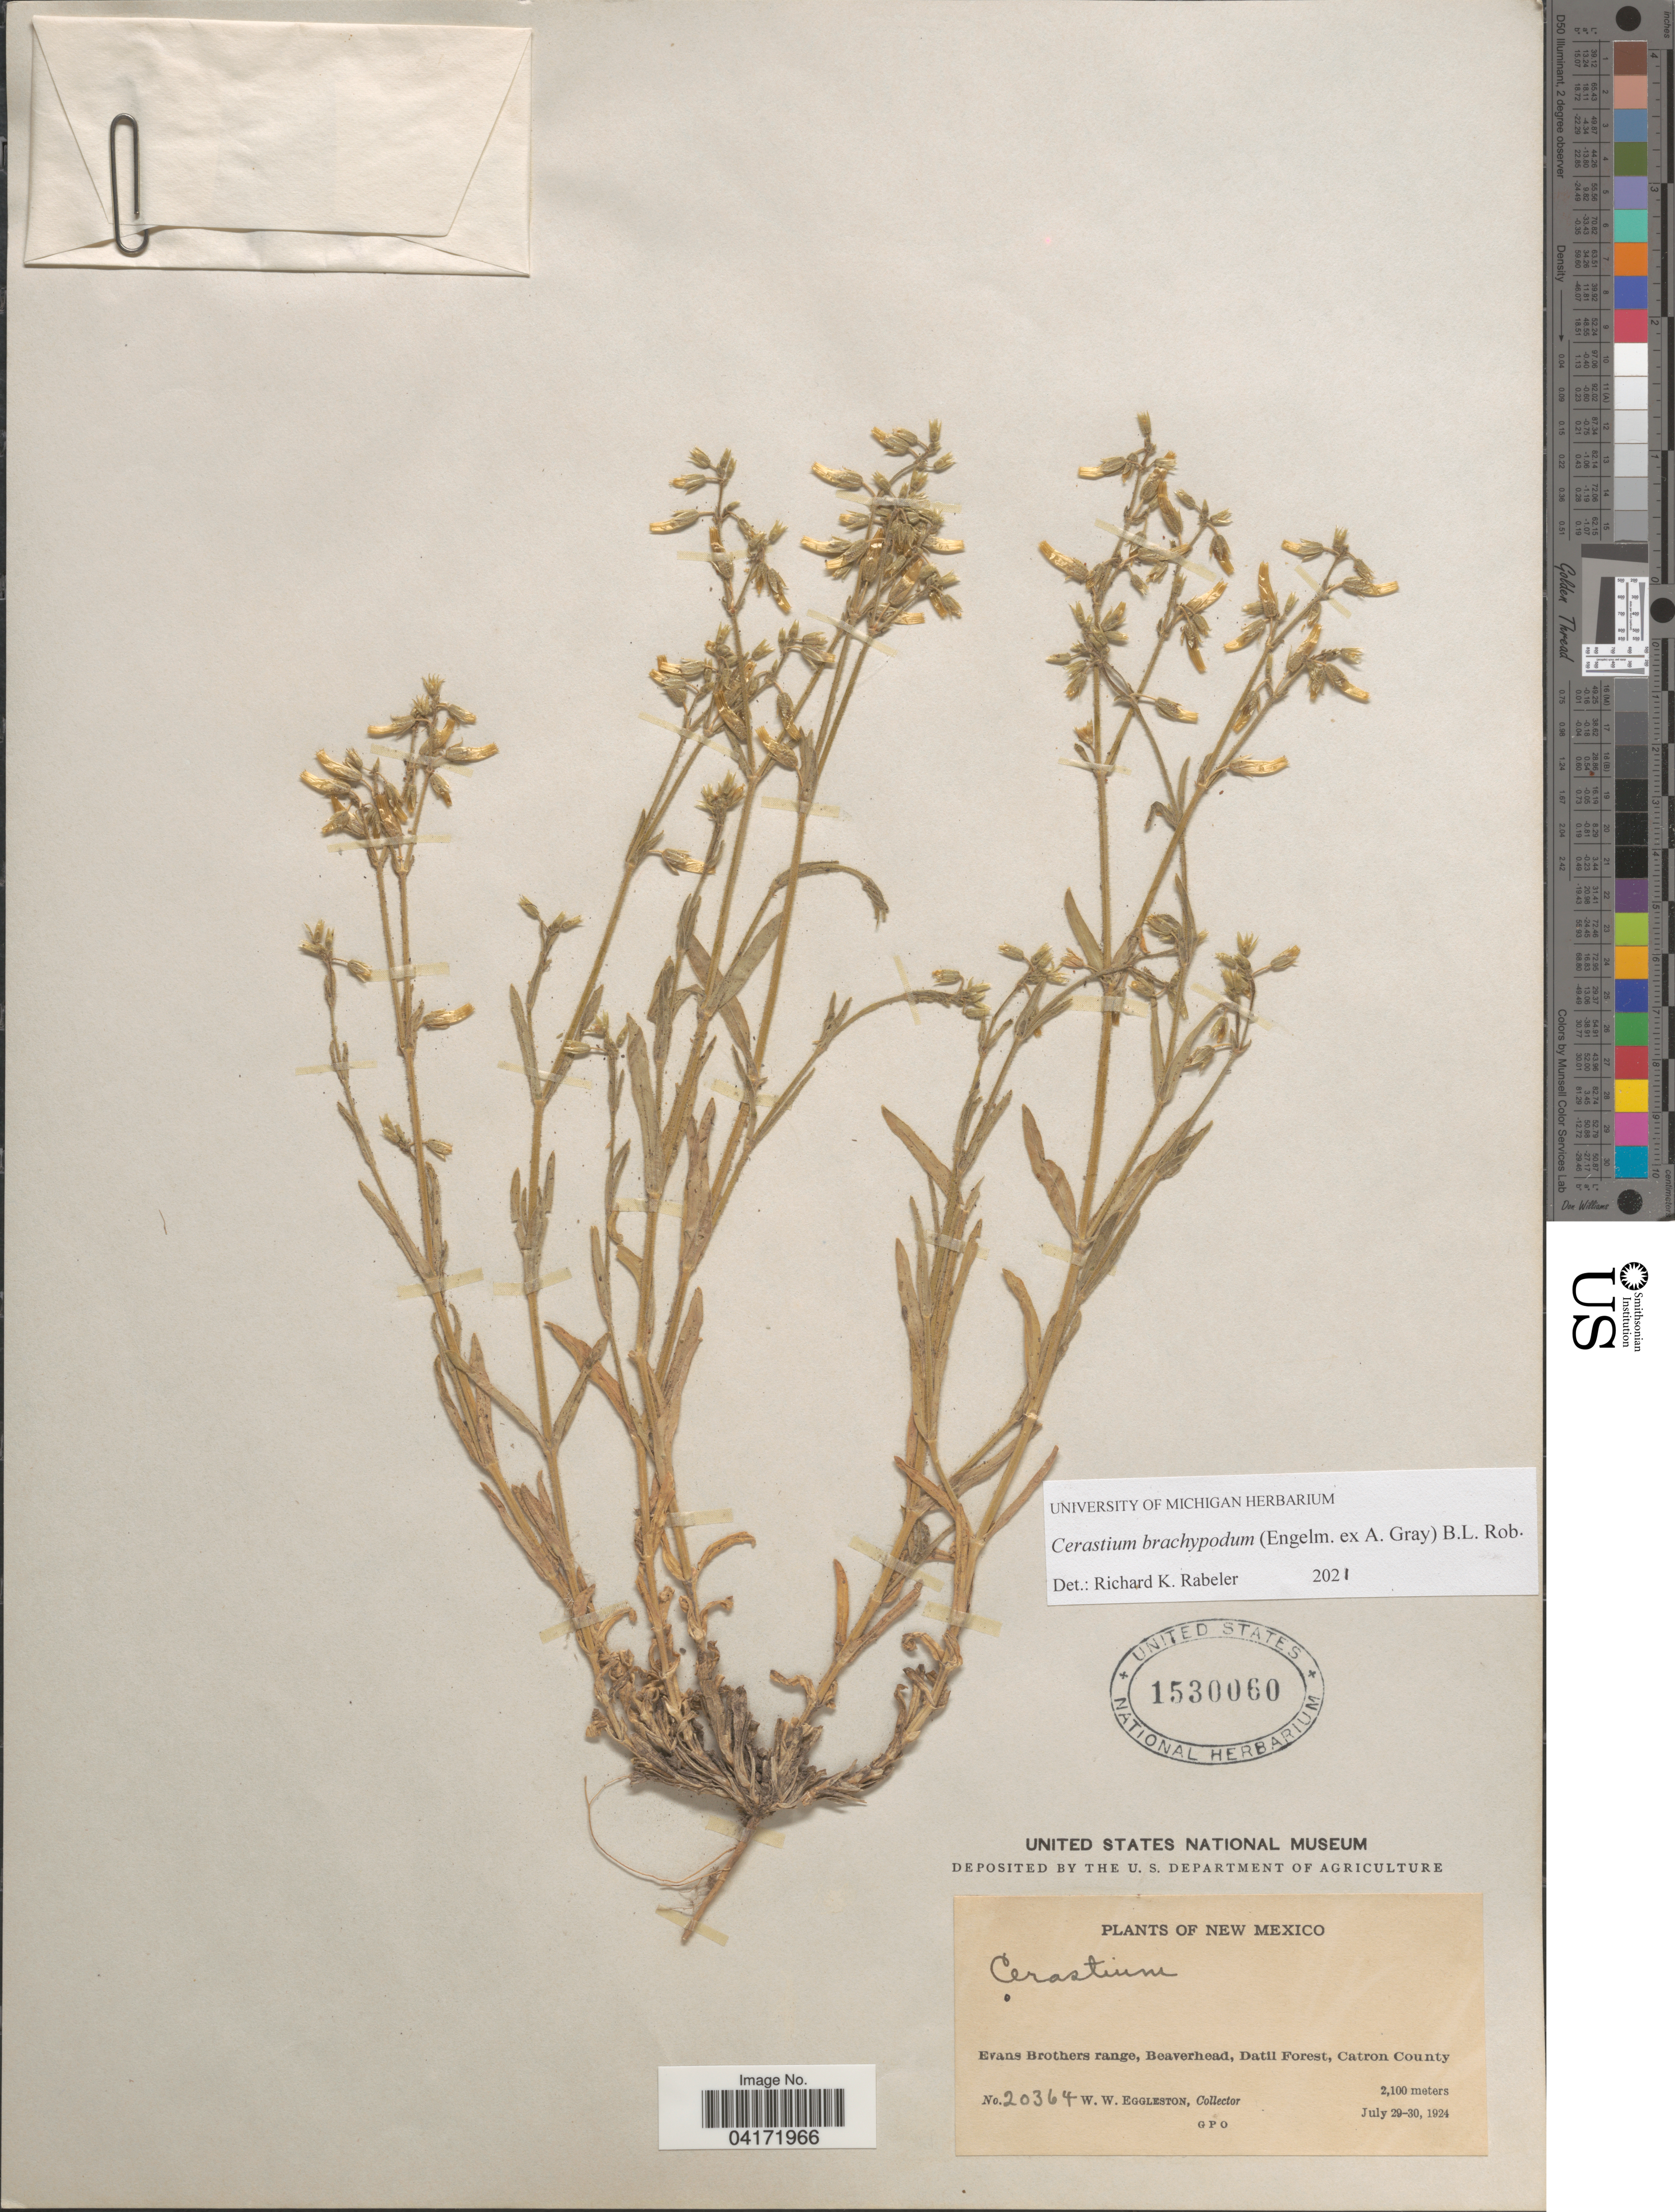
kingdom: Plantae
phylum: Tracheophyta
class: Magnoliopsida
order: Caryophyllales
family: Caryophyllaceae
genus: Cerastium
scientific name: Cerastium brachypodum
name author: (Engelm. ex A. Gray) B.L. Rob.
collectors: W. W. Eggleston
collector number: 20364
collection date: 1924-07-29/1924-07-30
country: United States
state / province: New Mexico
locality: Evans Brothers range, Beaverhead, Datil Forest, Catron County.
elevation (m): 2100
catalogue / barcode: US 1530060